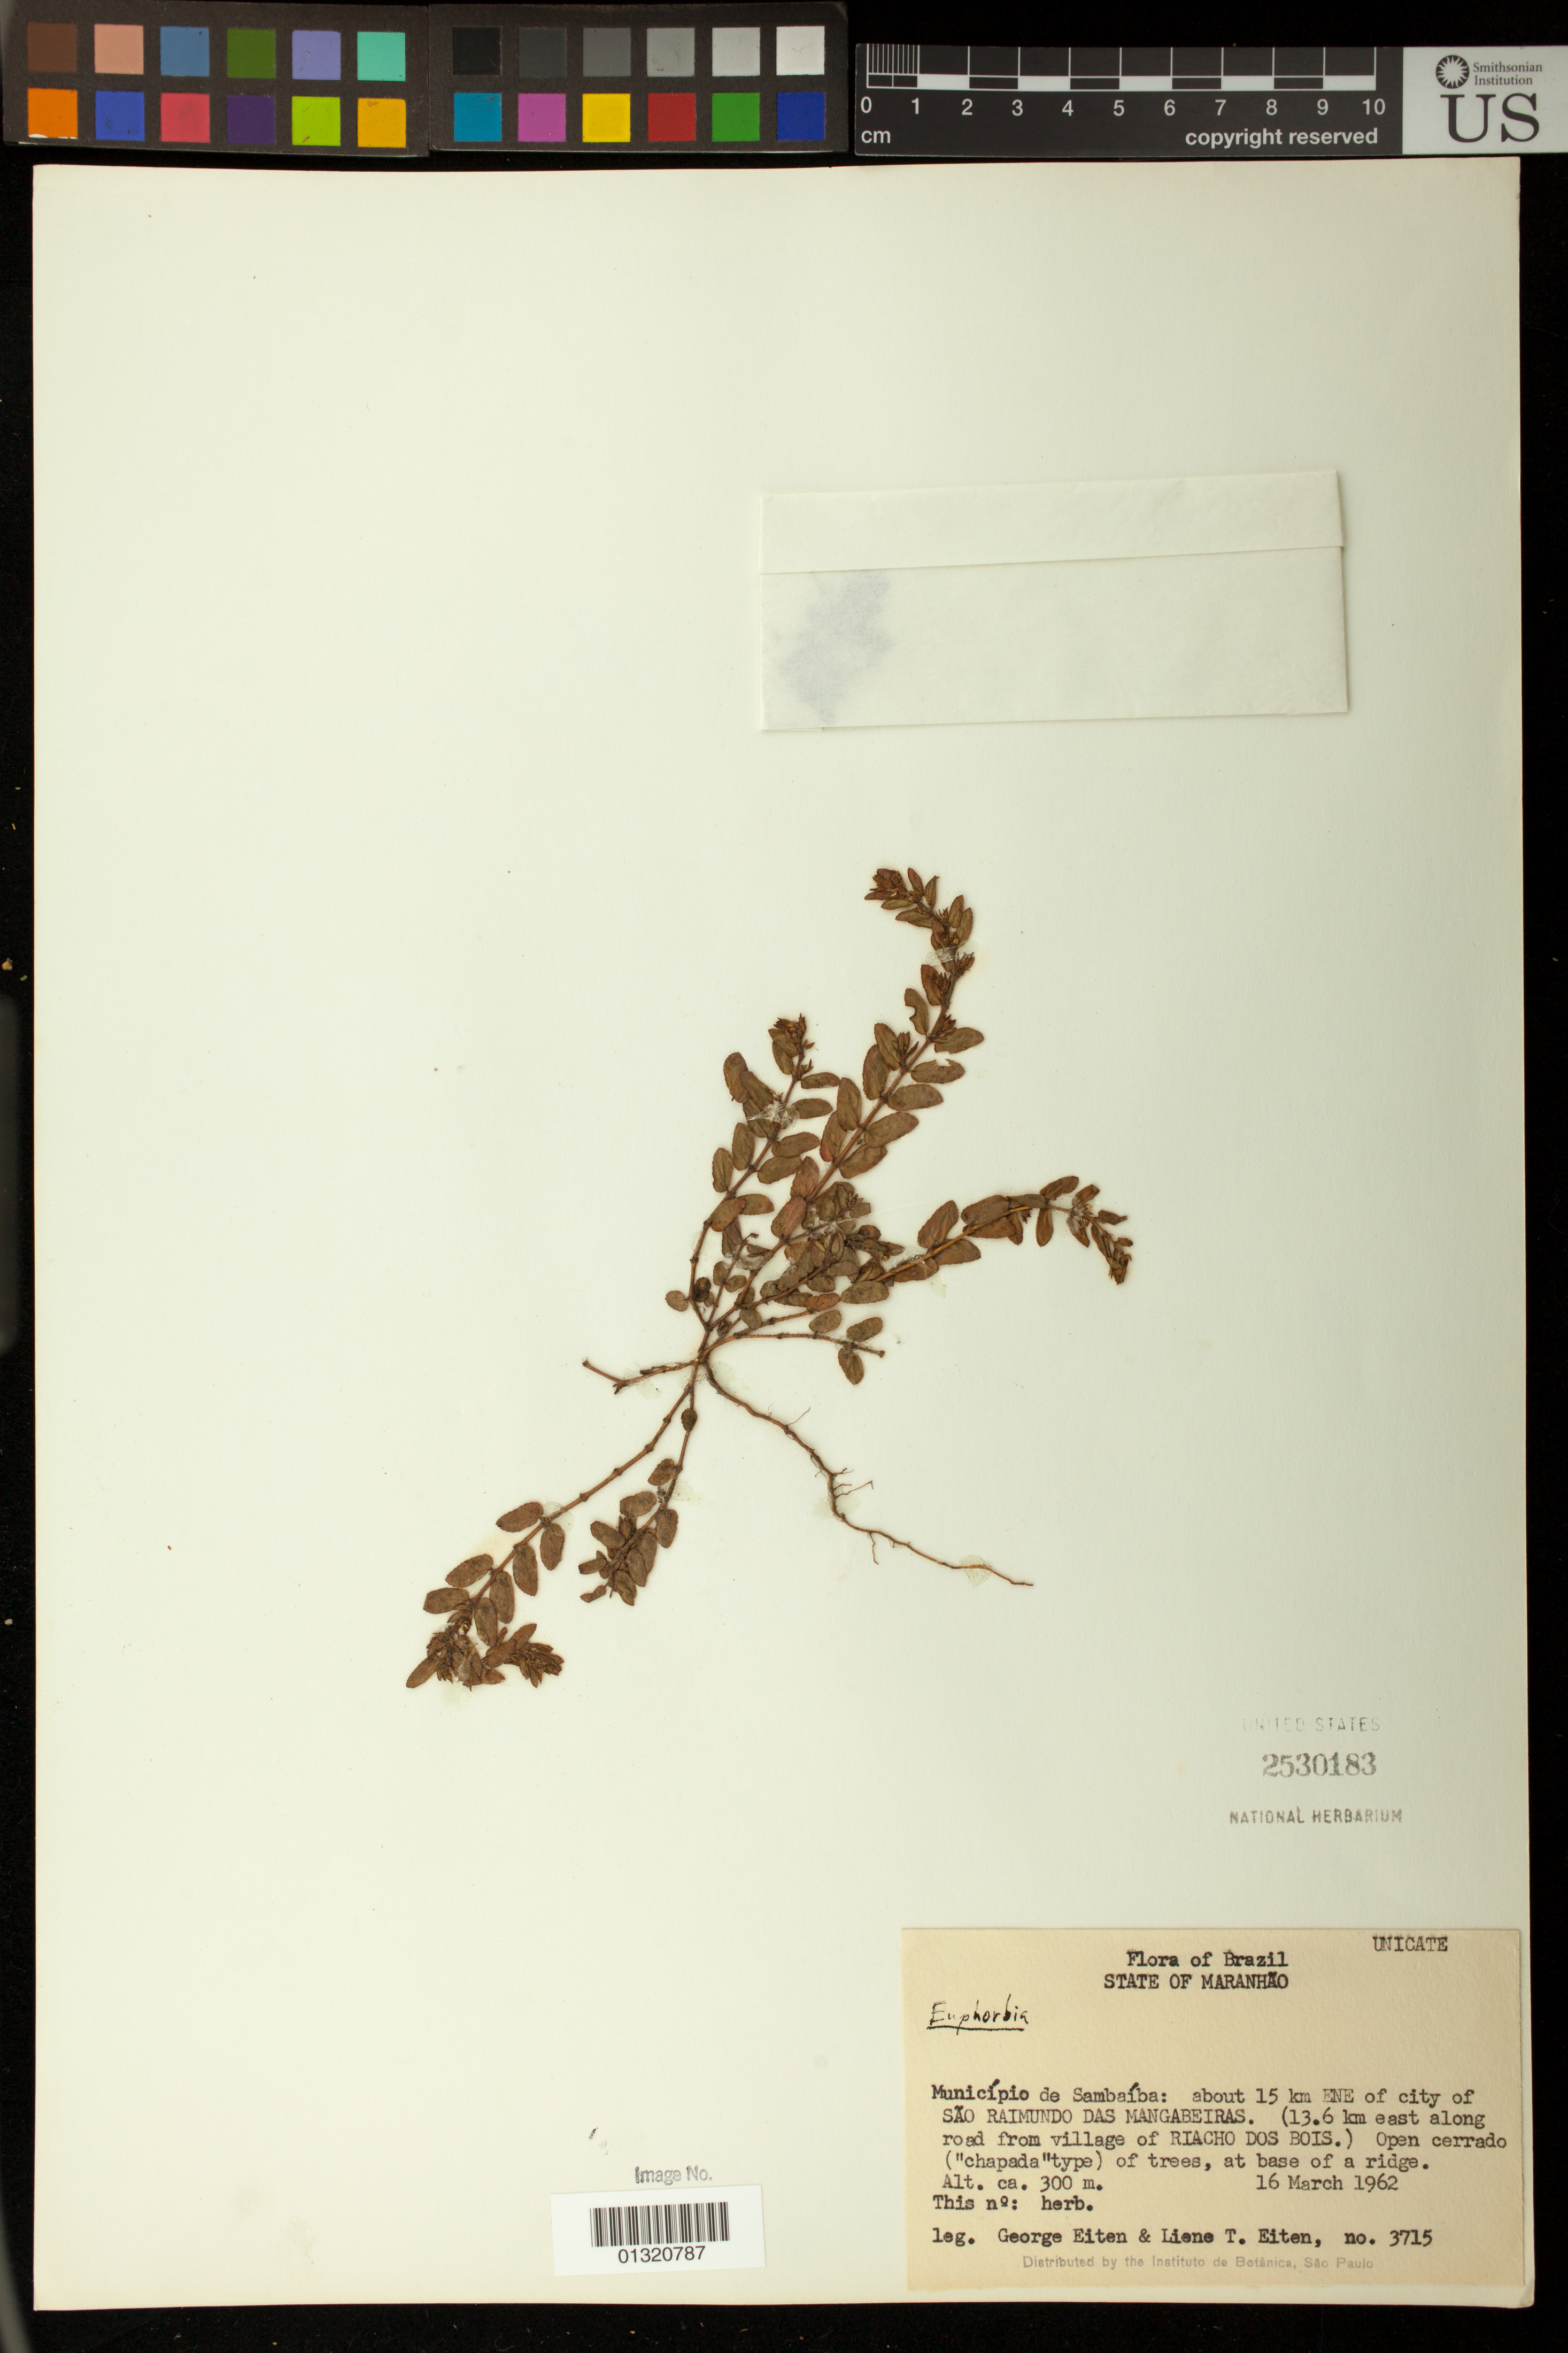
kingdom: Plantae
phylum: Tracheophyta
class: Magnoliopsida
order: Malpighiales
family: Euphorbiaceae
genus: Euphorbia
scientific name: Euphorbia sp.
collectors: G. Eiten & L. T. Eiten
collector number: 3715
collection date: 1962-03-16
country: Brazil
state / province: Maranhão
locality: Municipio de Sambaiba: about 15 km ENE of city of Sao Raimundo das Mangabeiras. (13.6 km east along road from village of Riacho dos Bois.)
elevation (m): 300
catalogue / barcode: US 2530183